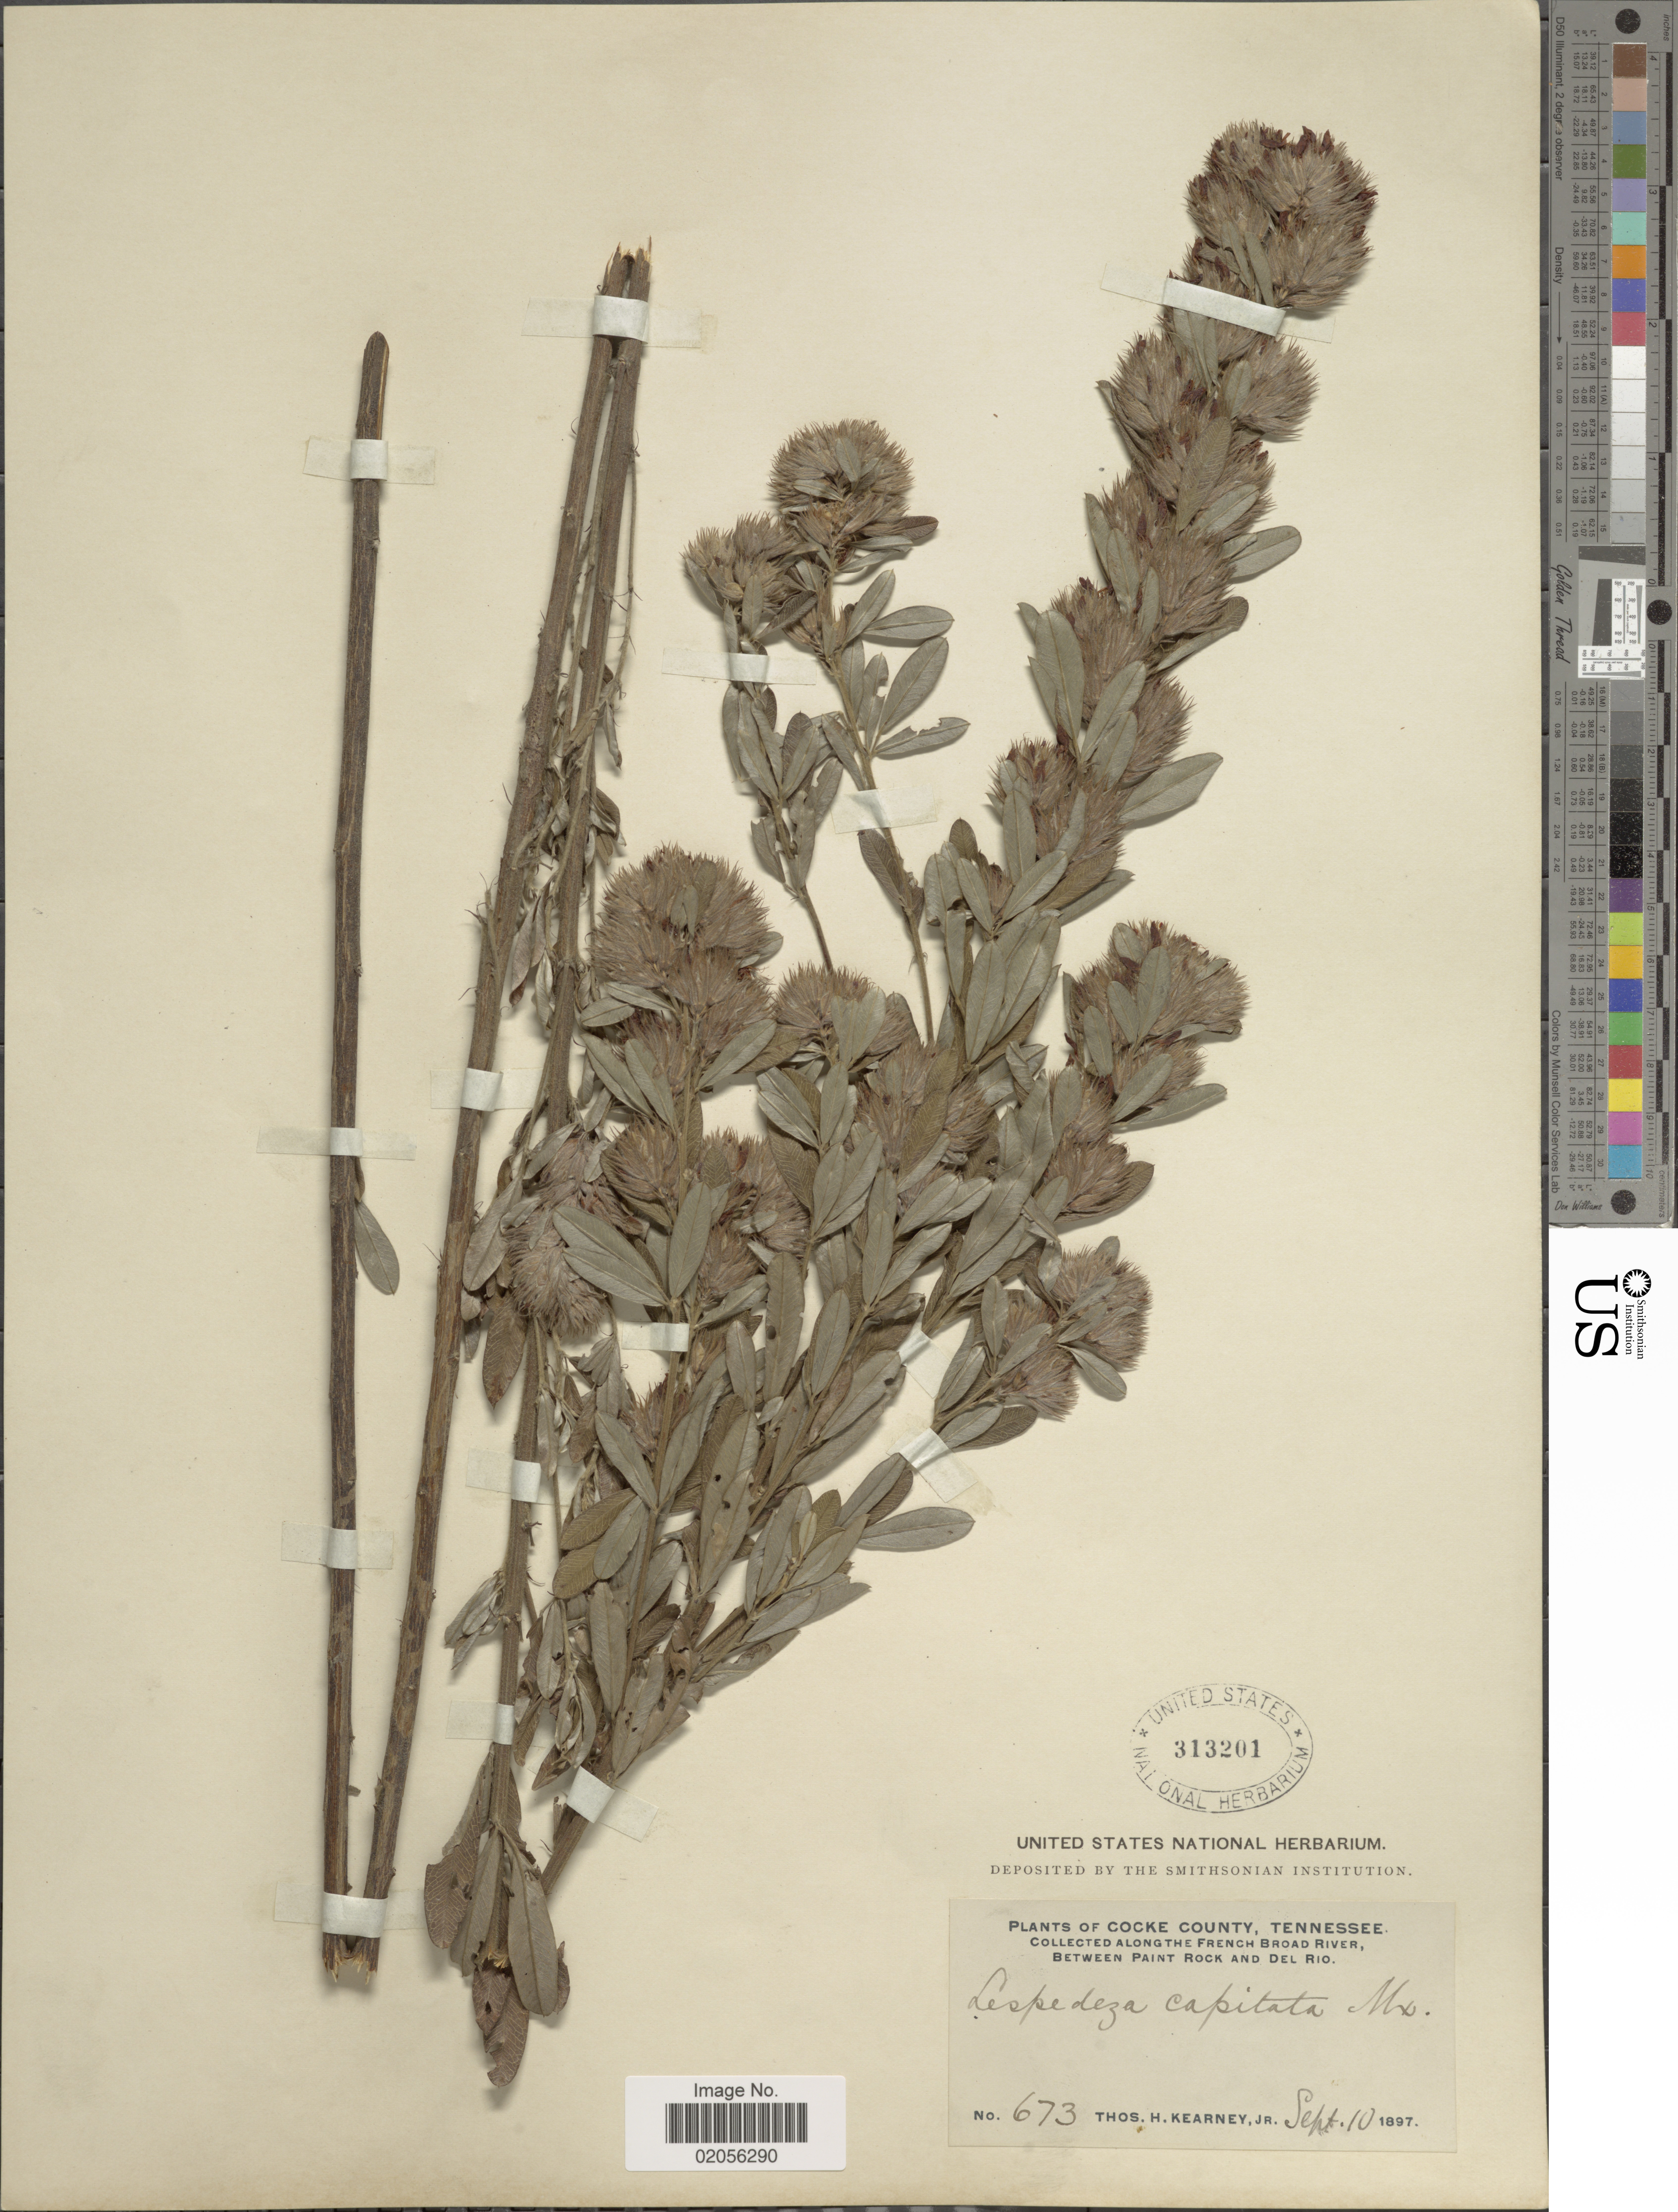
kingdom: Plantae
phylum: Tracheophyta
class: Magnoliopsida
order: Fabales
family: Fabaceae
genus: Lespedeza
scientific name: Lespedeza capitata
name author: Michx.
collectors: T. H. Kearney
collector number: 673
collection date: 1897-09-10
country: United States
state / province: Tennessee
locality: Cocke County. Along the French Broad River, between Paint Rock and Del Rio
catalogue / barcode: US 313201